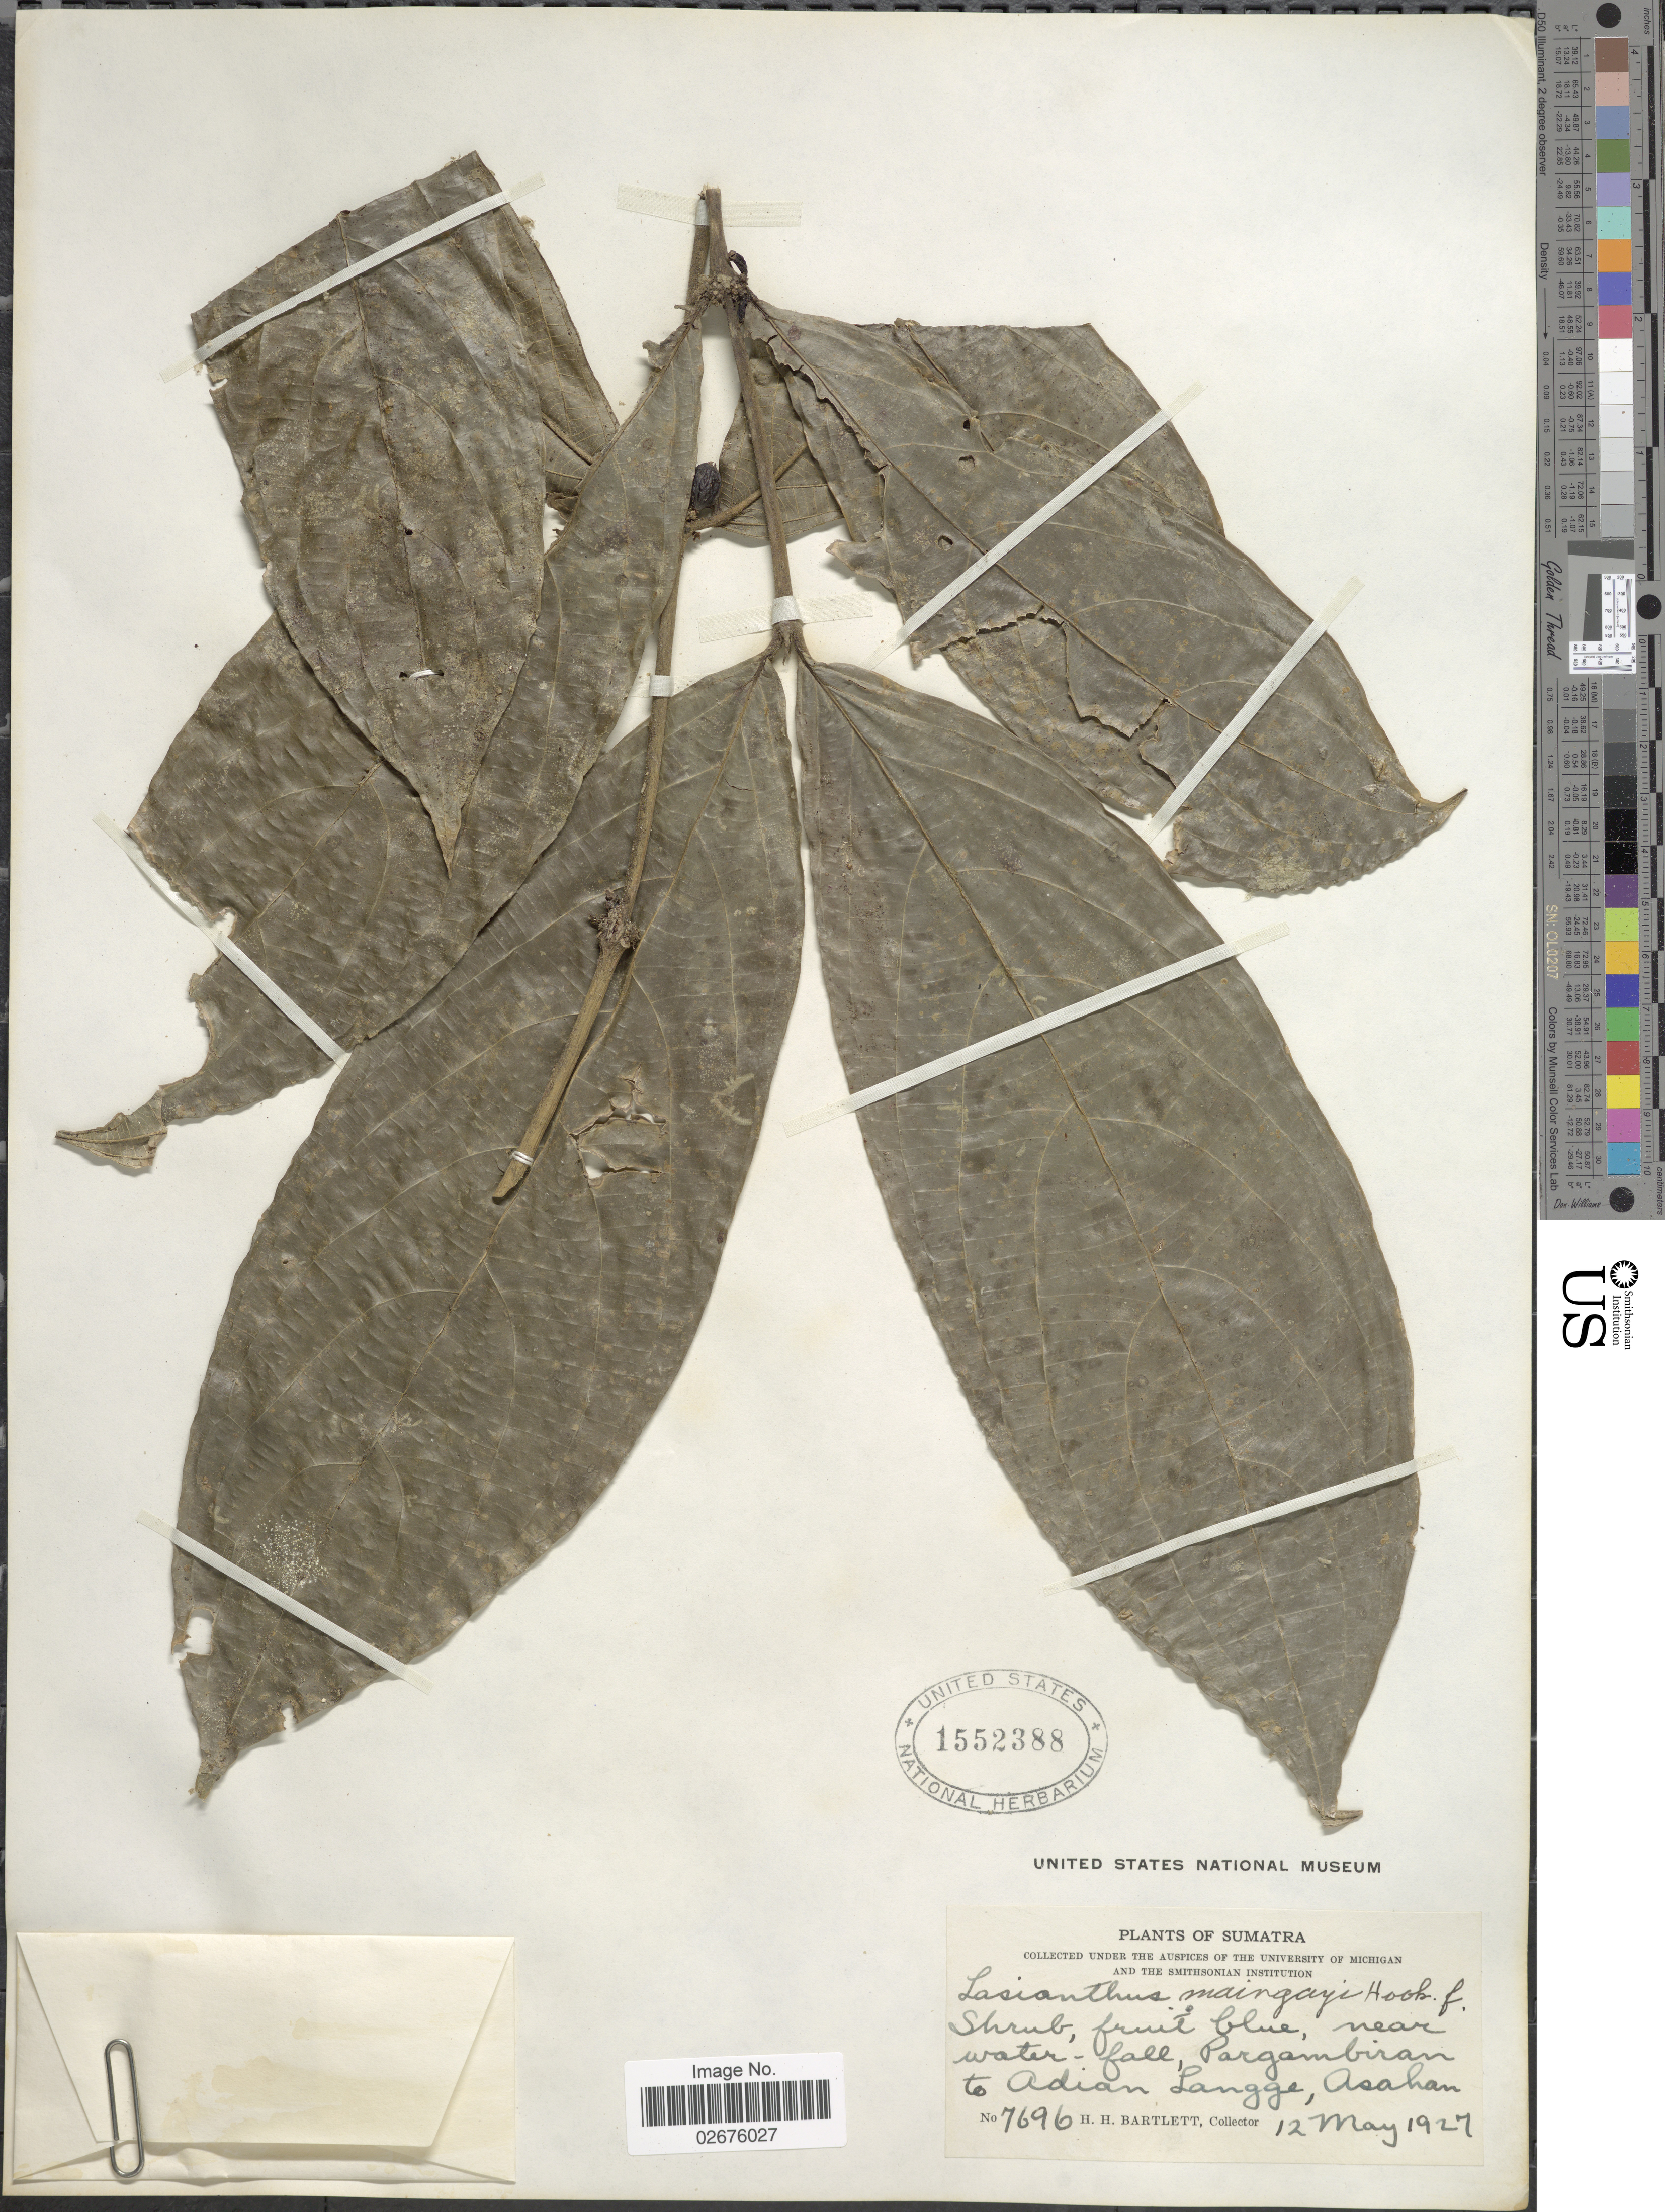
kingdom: Plantae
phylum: Tracheophyta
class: Magnoliopsida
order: Gentianales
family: Rubiaceae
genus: Lasianthus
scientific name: Lasianthus ridleyi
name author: King & Gamble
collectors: H. H. Bartlett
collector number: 7696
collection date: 1927-05-12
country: Indonesia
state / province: Sumatra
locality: Pargambiran to Adian Langge, Asahan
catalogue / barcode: US 1552388